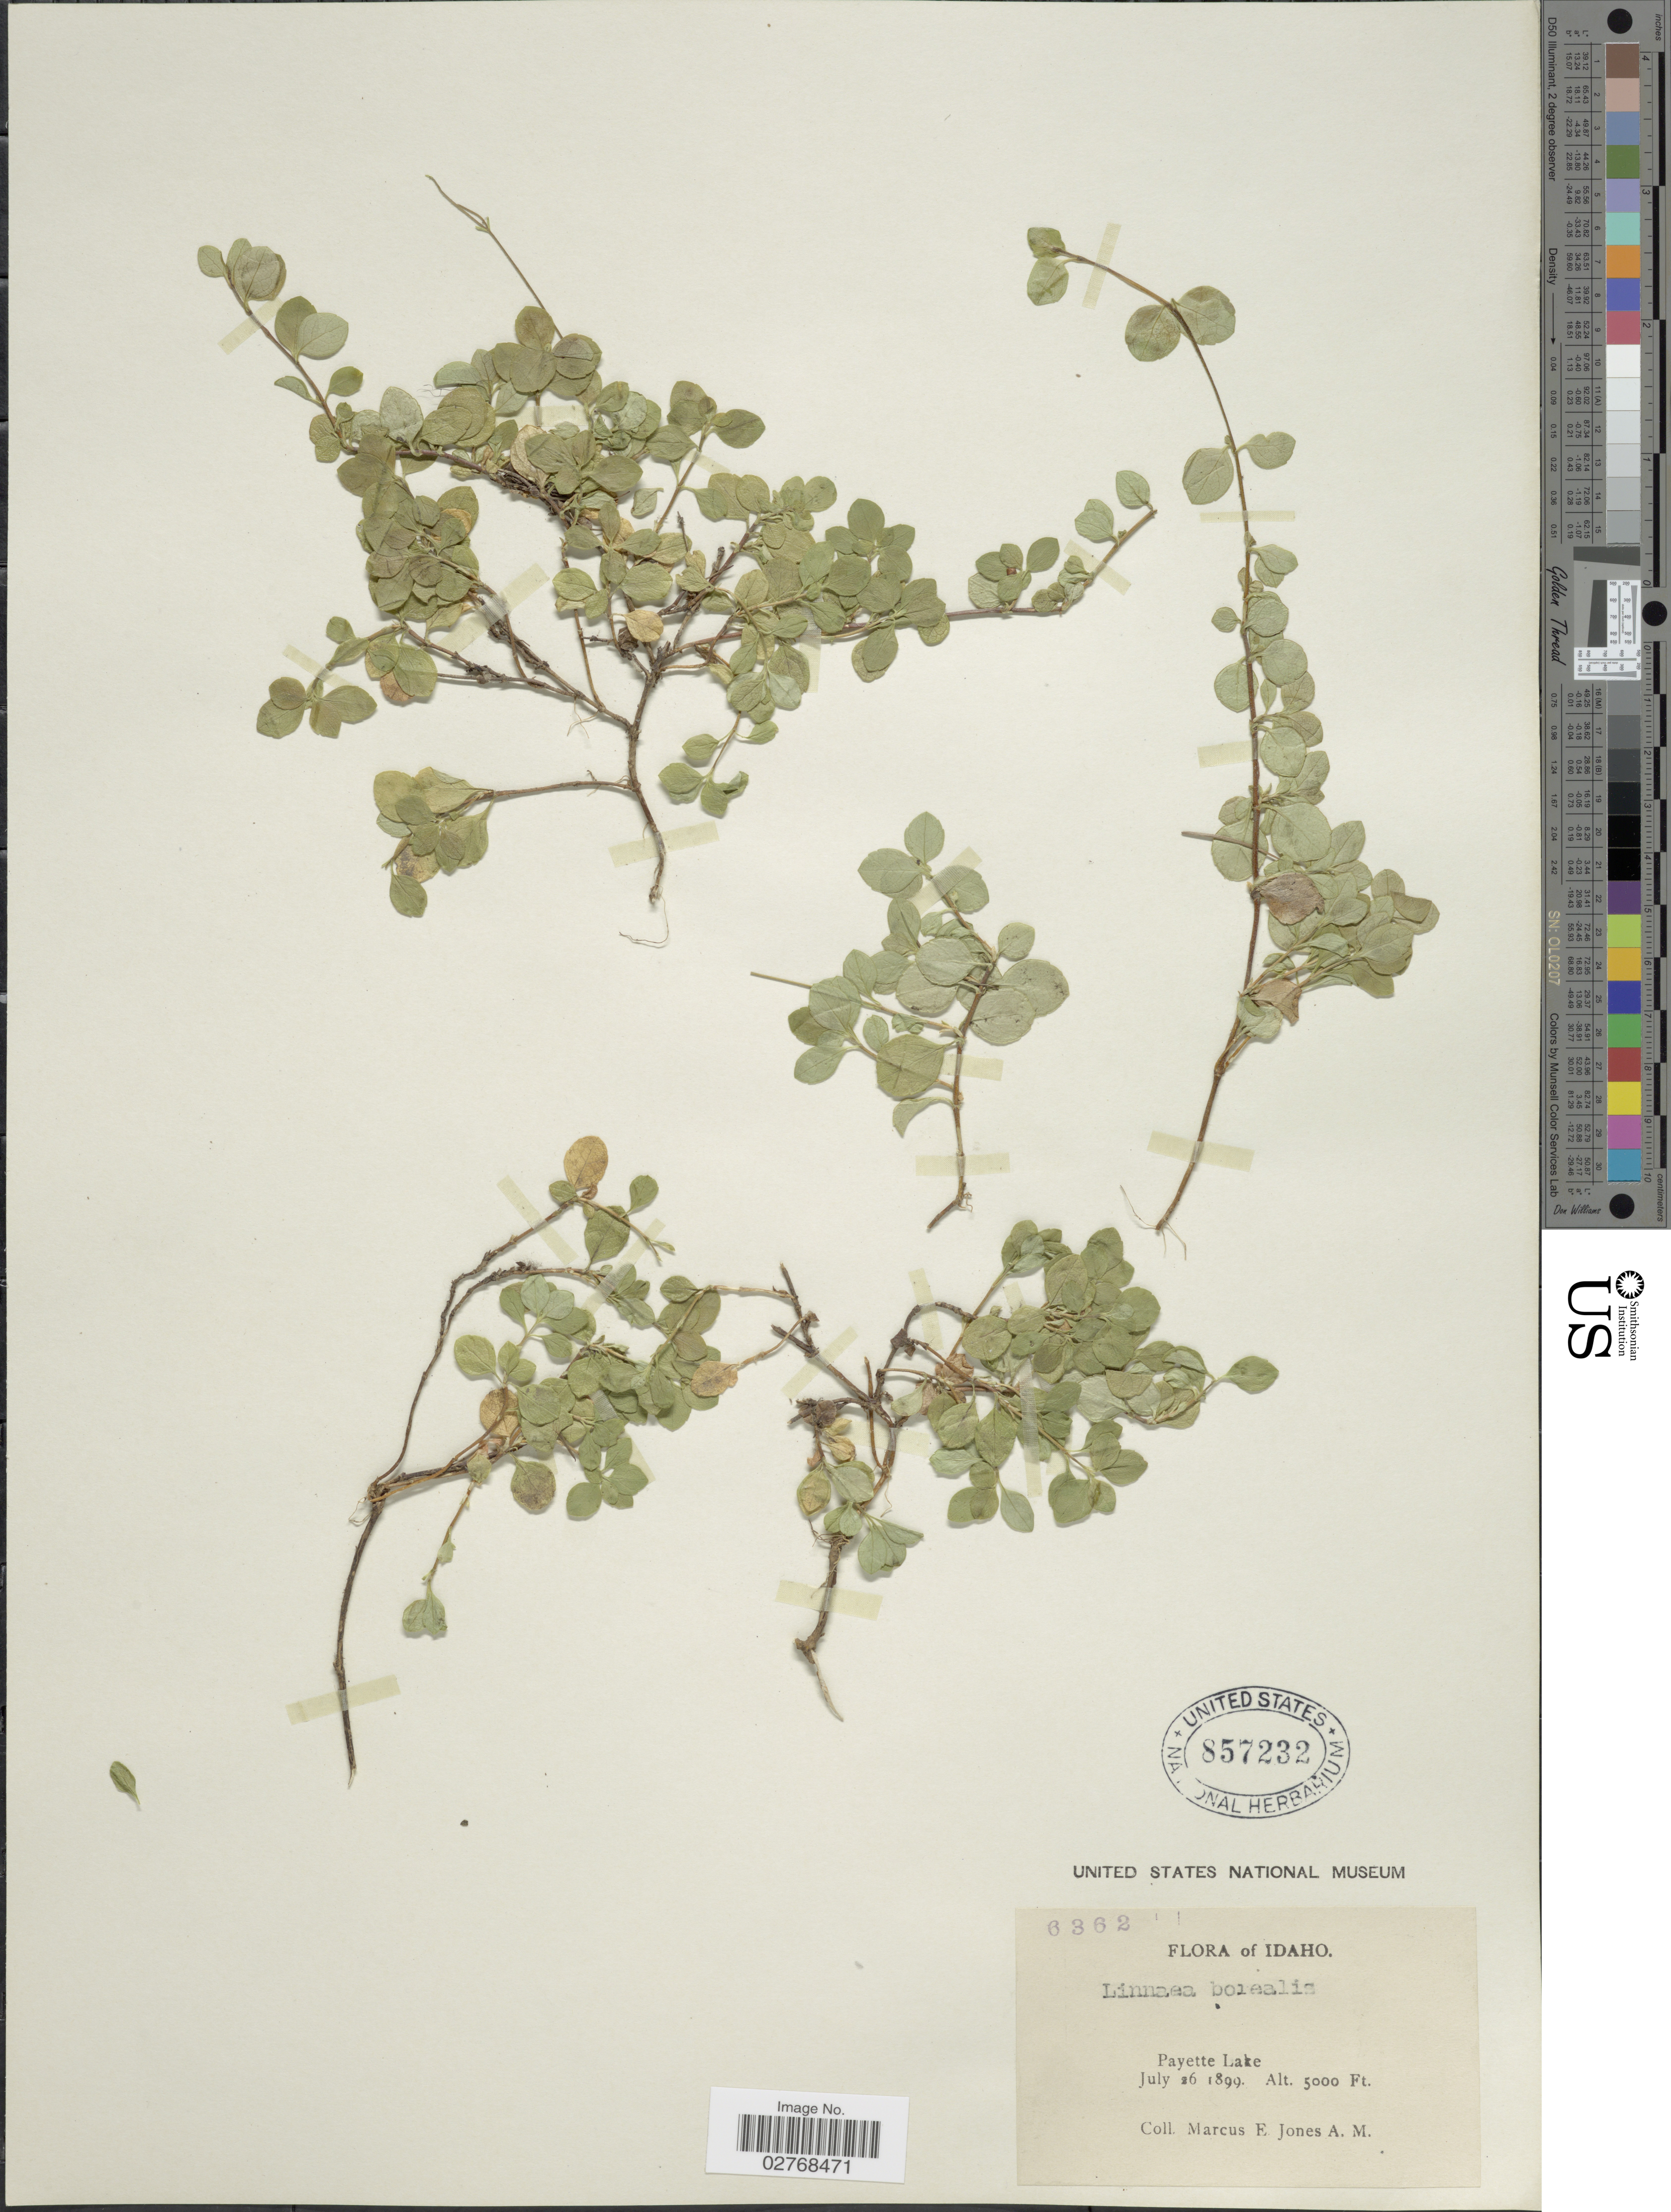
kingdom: Plantae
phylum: Tracheophyta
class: Magnoliopsida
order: Dipsacales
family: Caprifoliaceae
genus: Linnaea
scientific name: Linnaea borealis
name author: L.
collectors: M. E. Jones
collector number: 6362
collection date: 1899-07-26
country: United States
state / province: Idaho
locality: Payette Lake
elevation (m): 1524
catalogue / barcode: US 857232